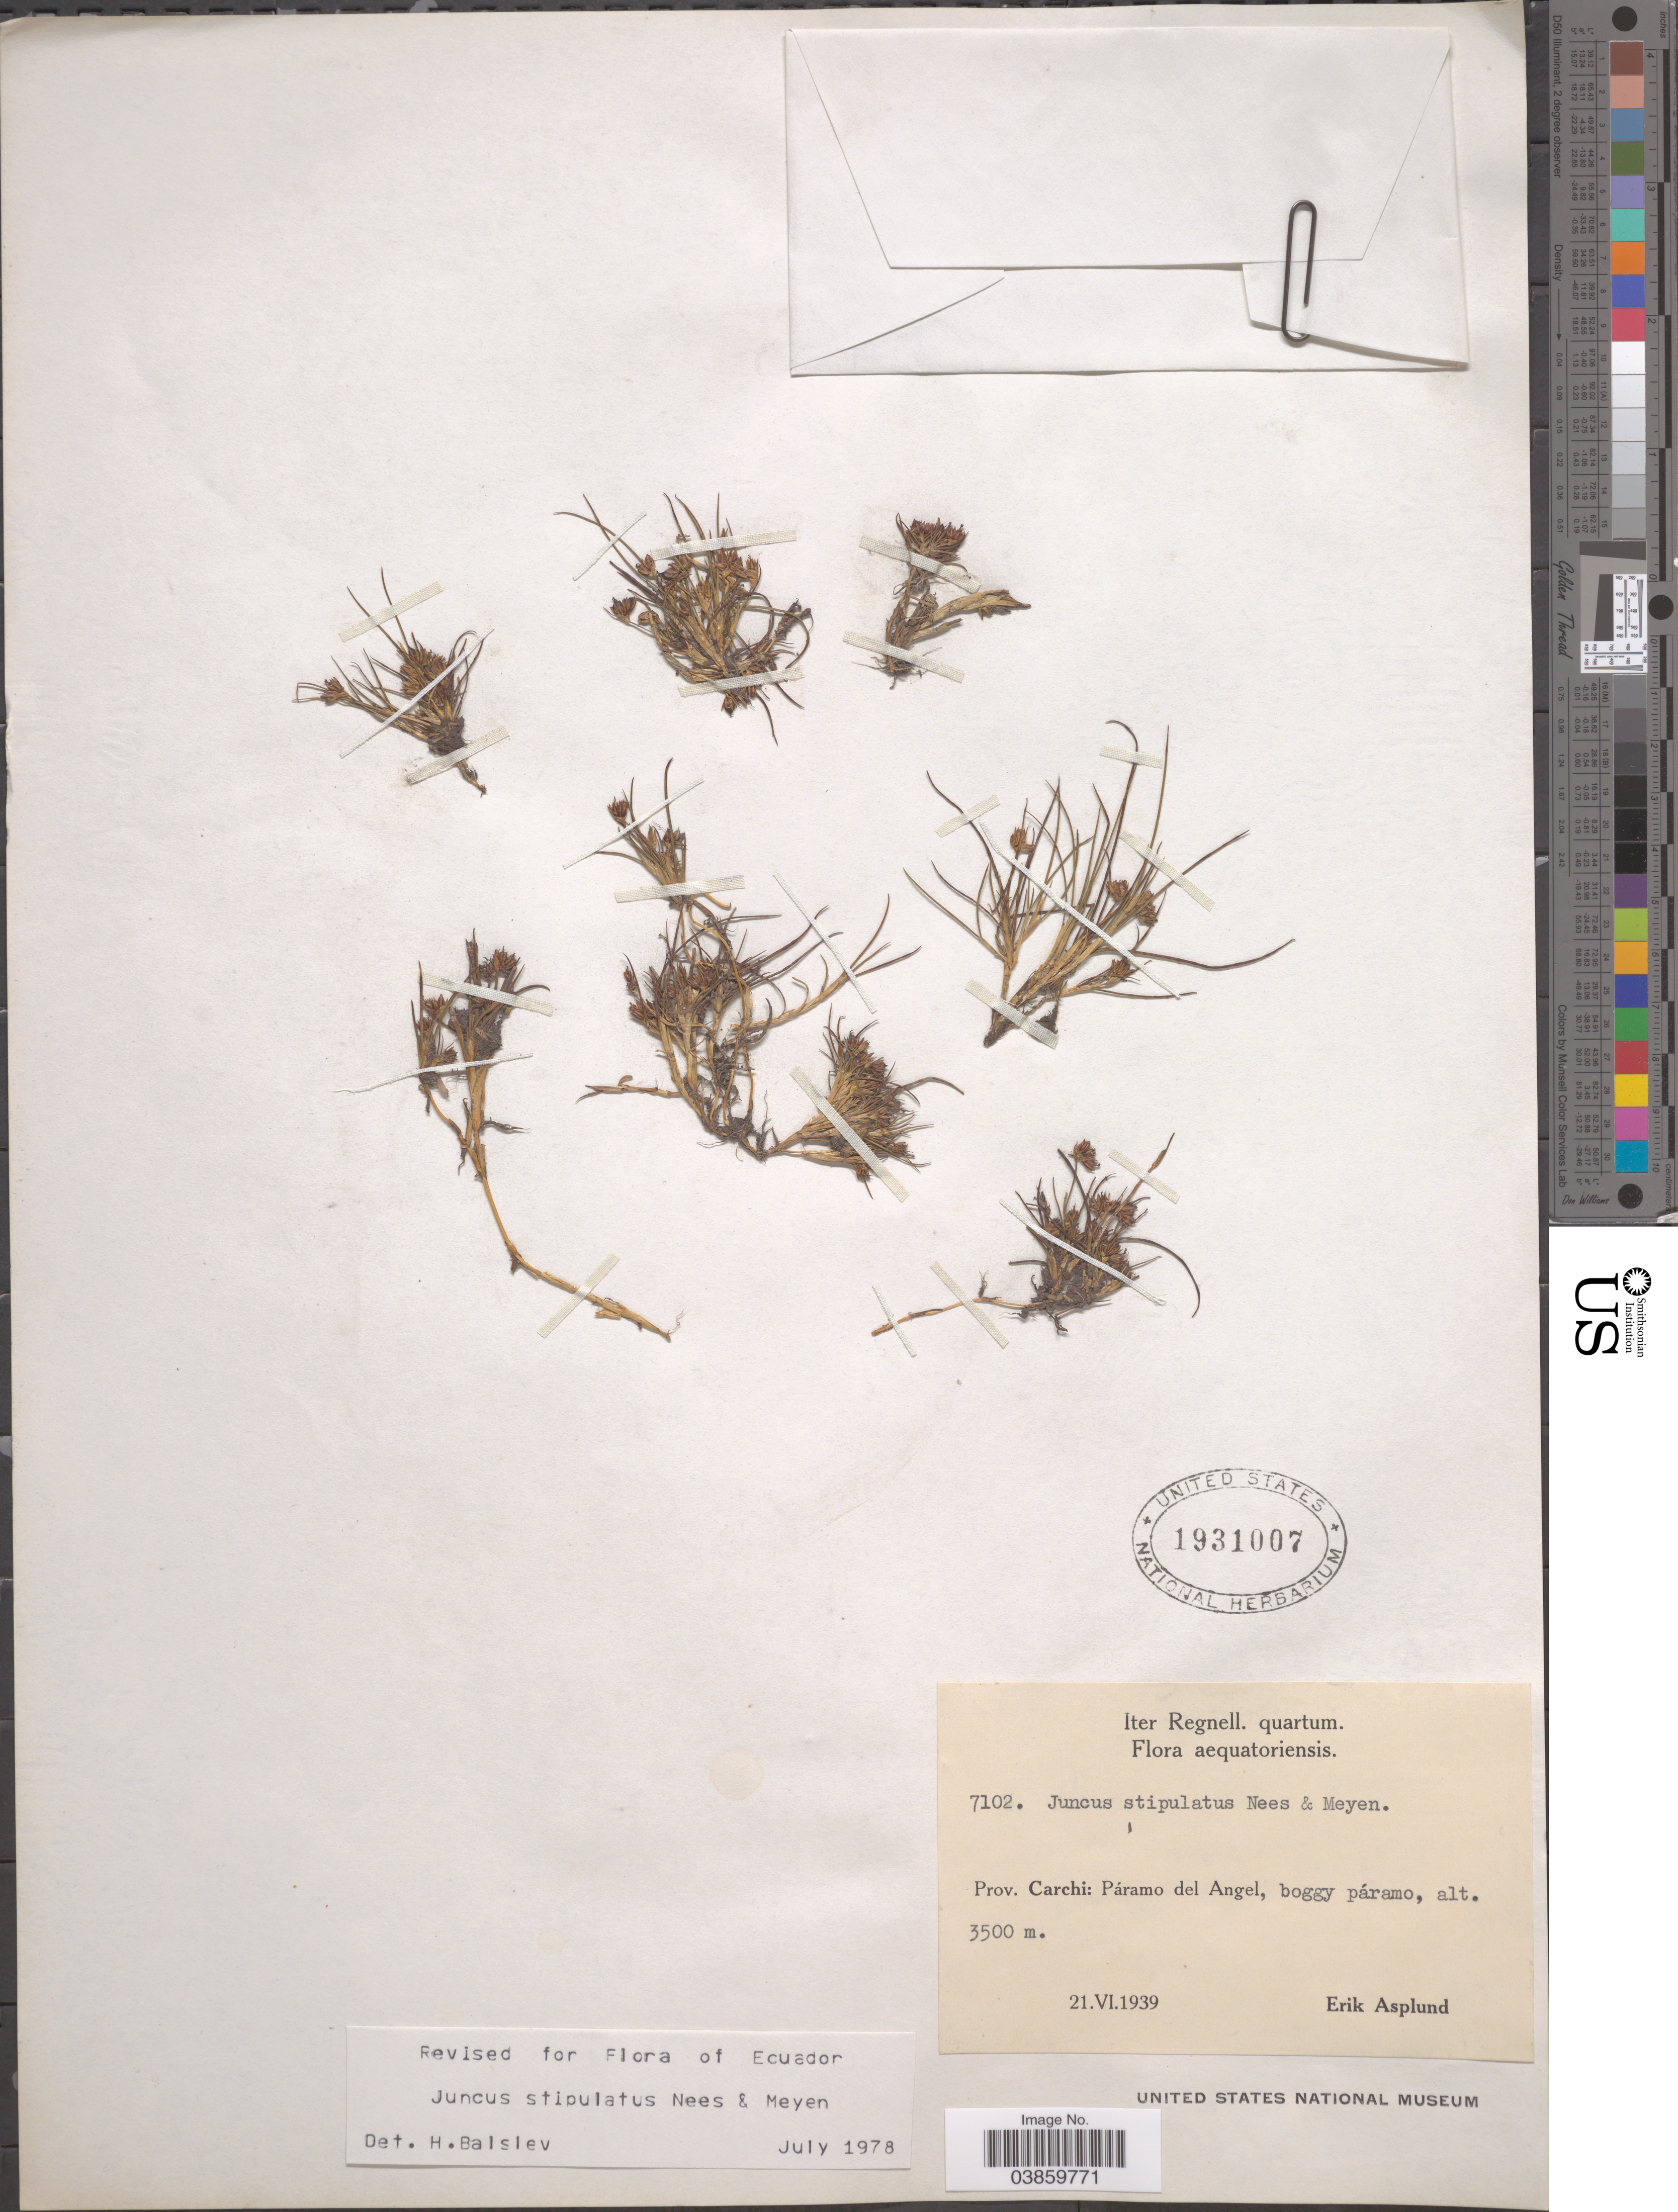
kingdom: Plantae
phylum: Tracheophyta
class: Liliopsida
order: Poales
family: Juncaceae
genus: Juncus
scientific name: Juncus stipulatus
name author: Nees & Meyen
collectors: E. Asplund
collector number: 7102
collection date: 1939-06-21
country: Ecuador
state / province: Carchi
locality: Páramo del Angel, boggy páramo.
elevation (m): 3500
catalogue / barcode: US 1931007